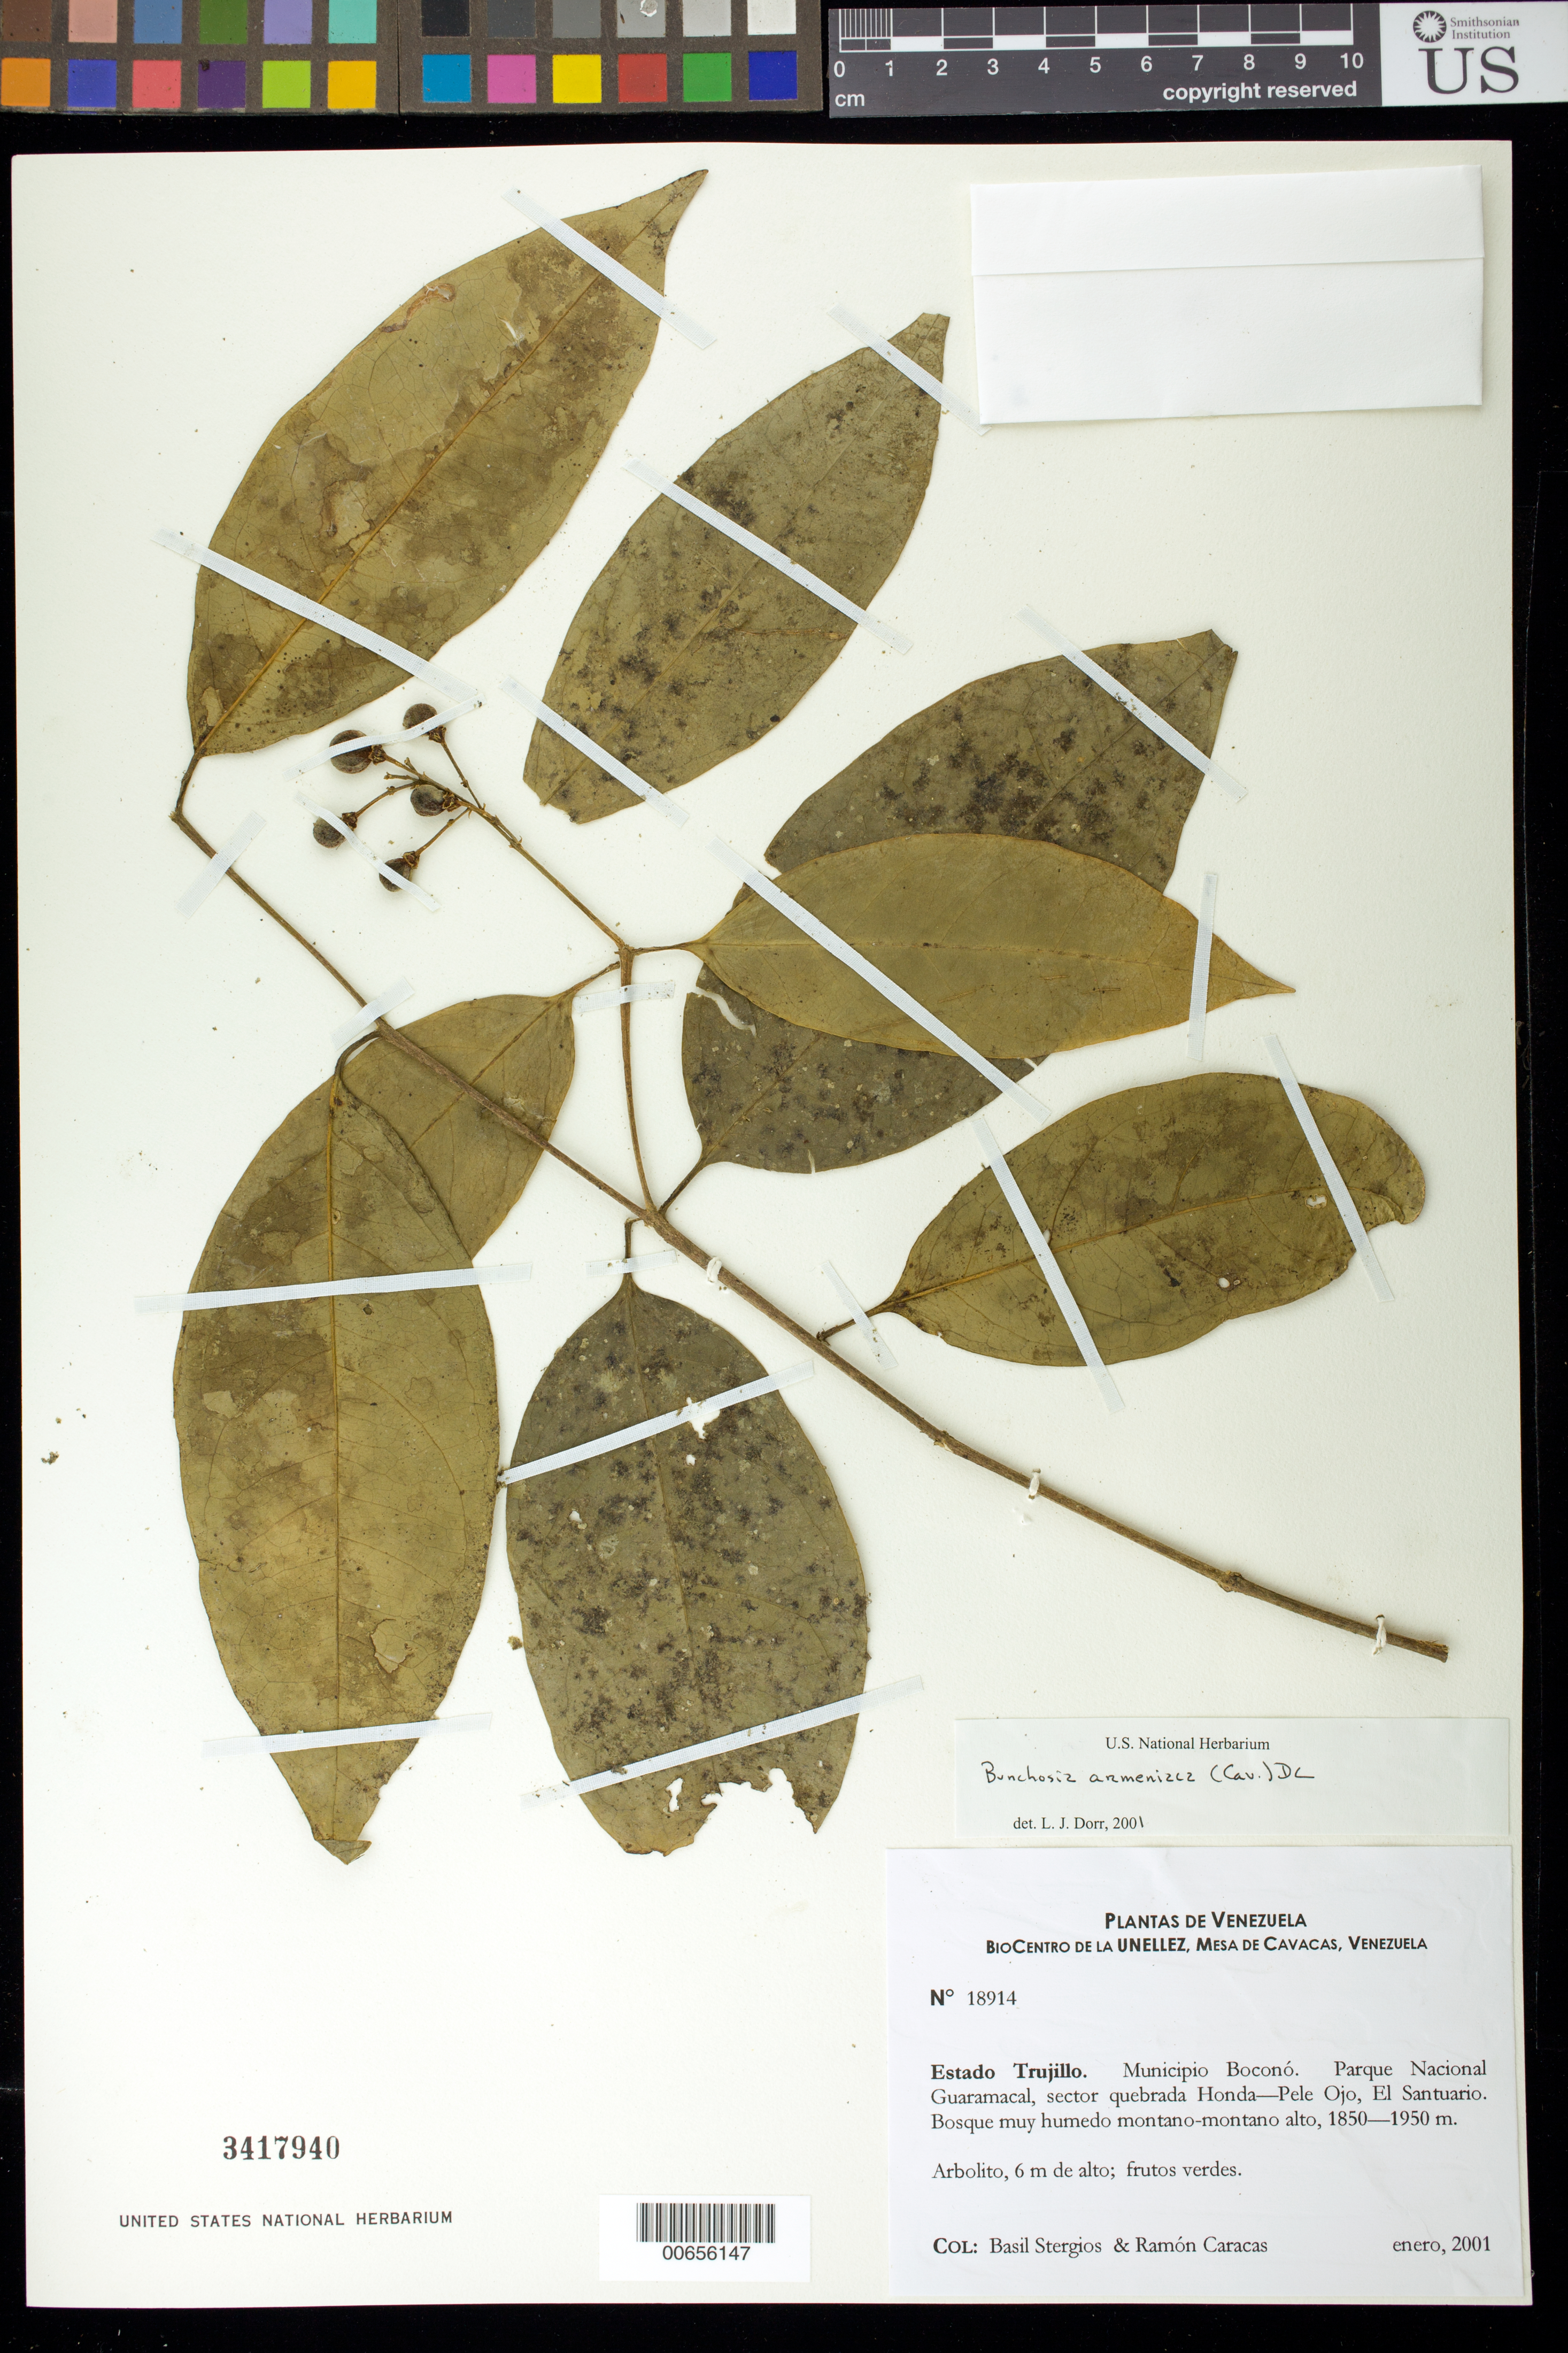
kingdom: Plantae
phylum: Tracheophyta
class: Magnoliopsida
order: Malpighiales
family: Malpighiaceae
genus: Bunchosia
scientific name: Bunchosia armeniaca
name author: (Cav.) DC.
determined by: Dorr, L. J., (BOT), Smithsonian Institution - National Museum of Natural History (UNITED STATES)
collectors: B. G. Stergios & R. Caracas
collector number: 18914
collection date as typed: Jan 2001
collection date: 2001-01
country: Venezuela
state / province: Trujillo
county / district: Boconó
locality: Parque Nacional Guaramacal, sector quebrada Honda-Pele Ojo, El Santuario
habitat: Bosque muy húmedo montano-montano alto.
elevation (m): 1850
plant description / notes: CTES, NY, PORT, US, VEN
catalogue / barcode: US 3417940